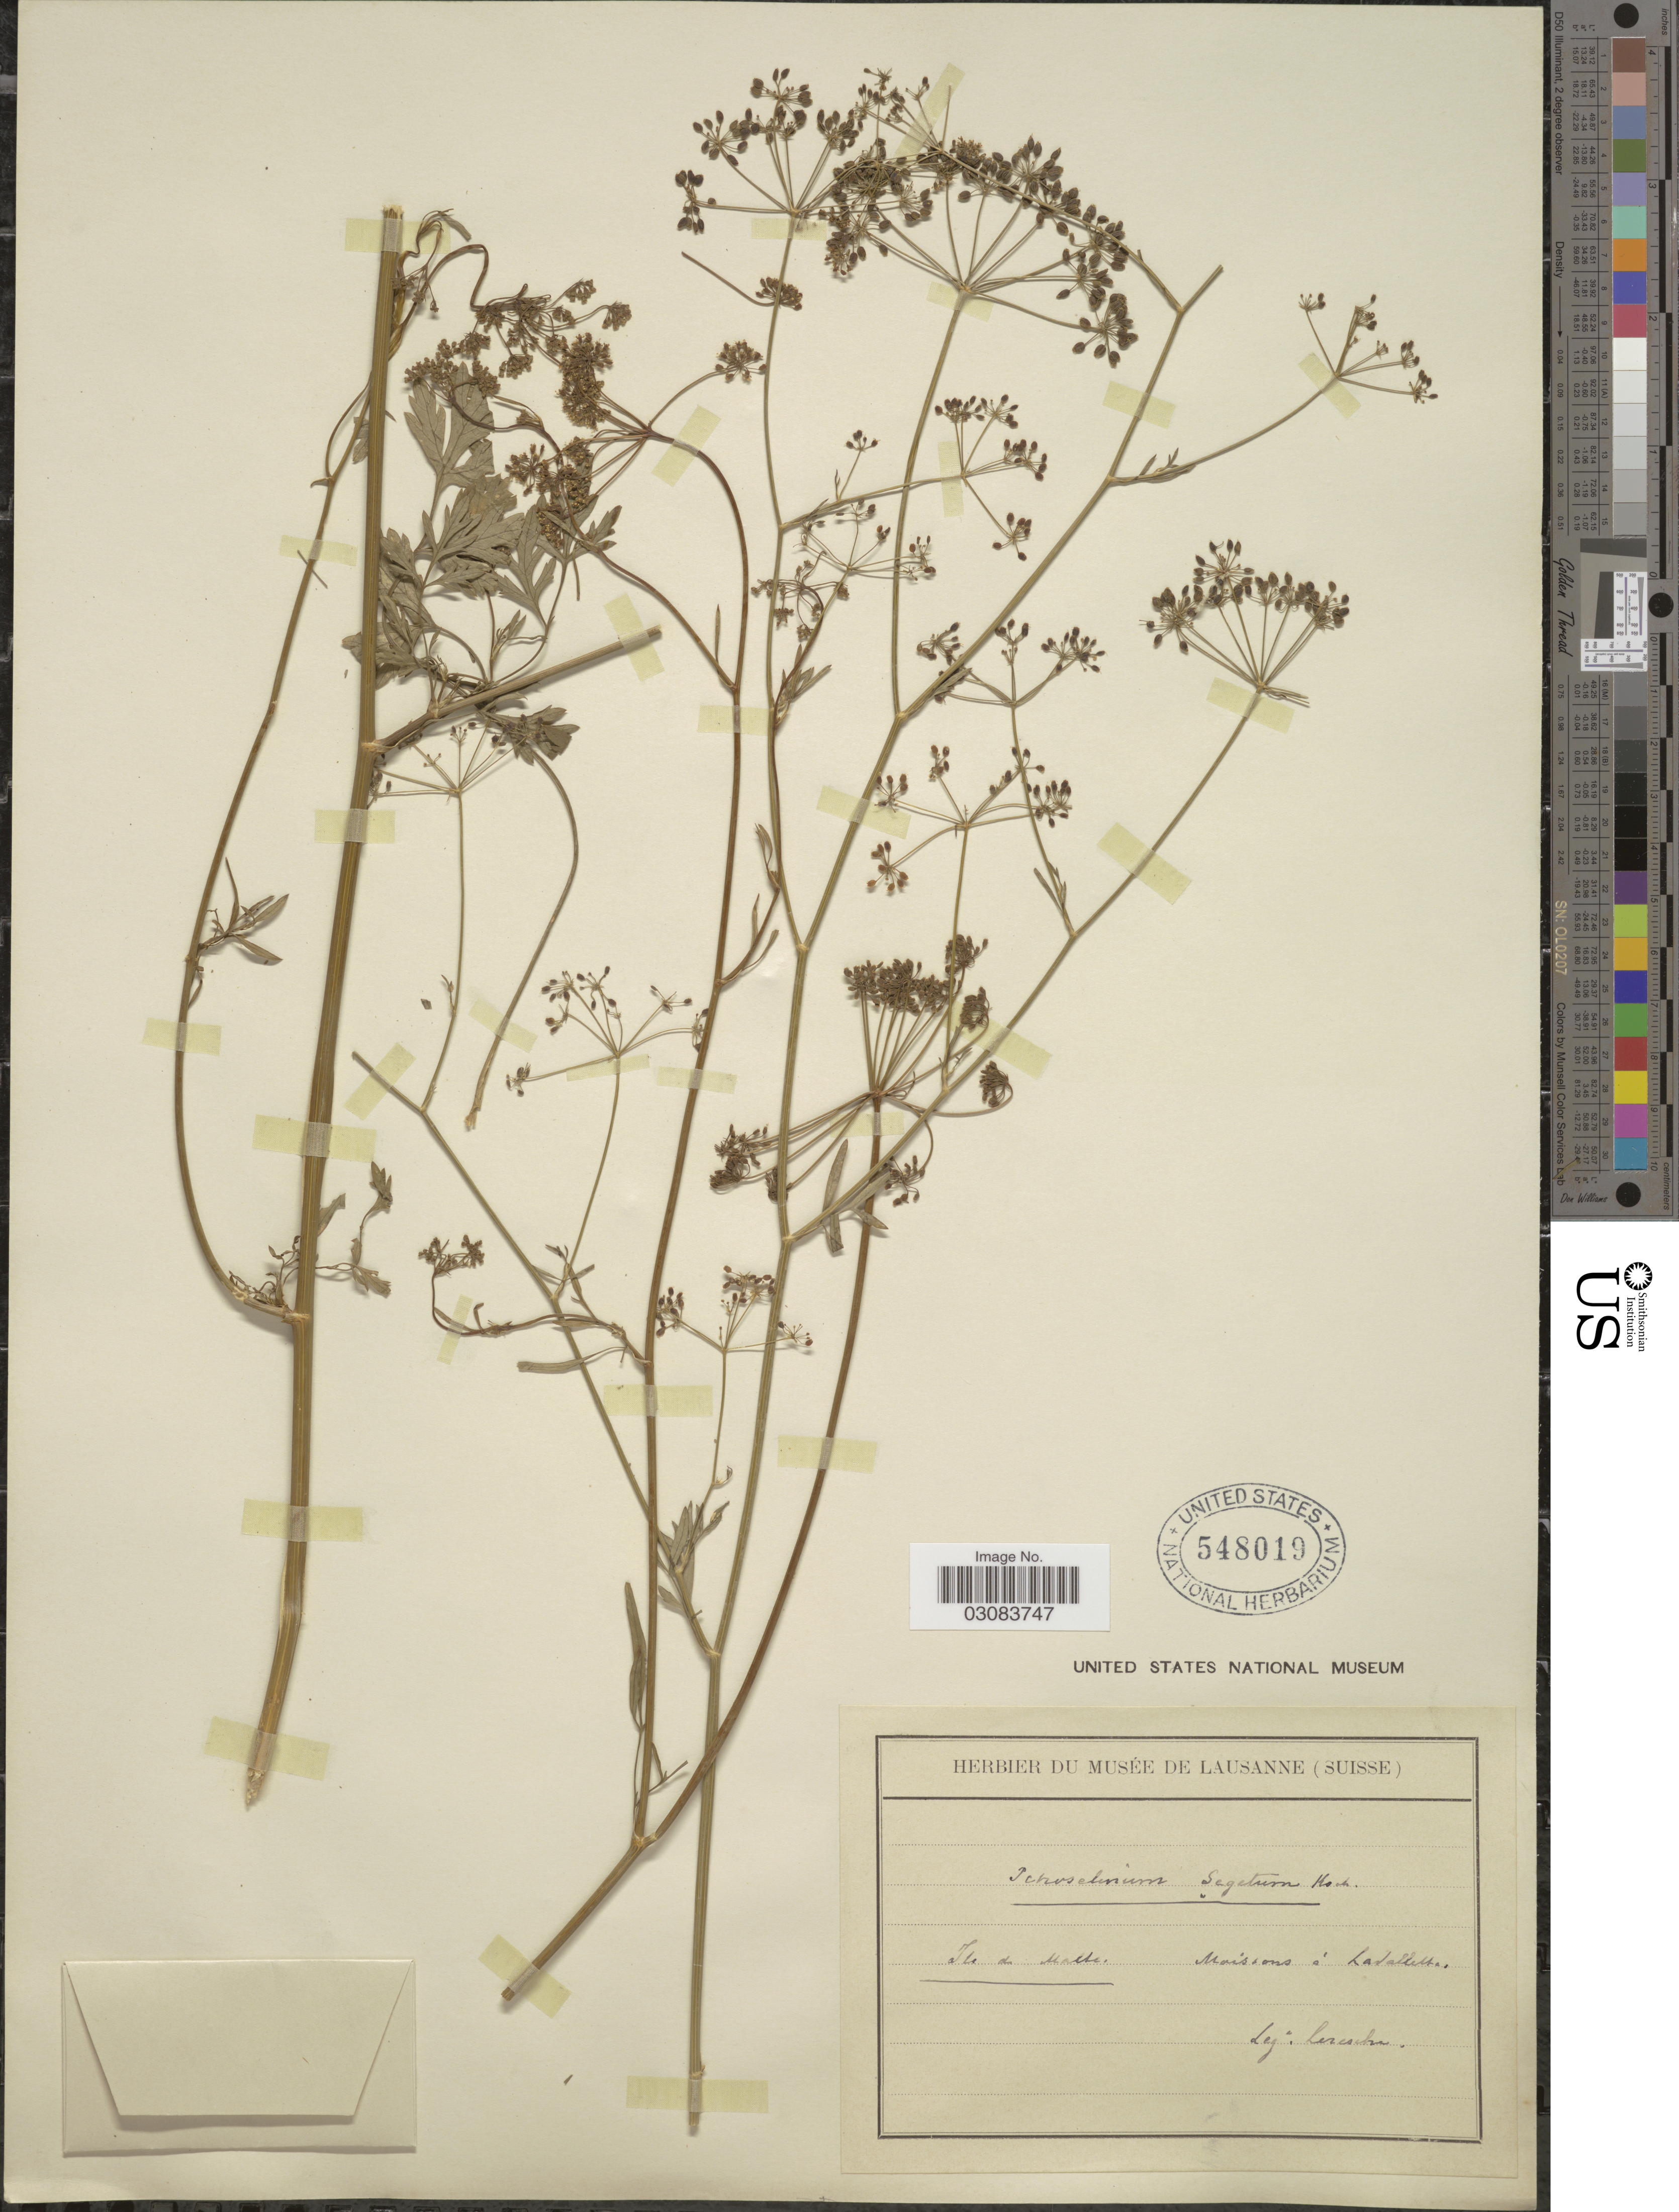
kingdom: Plantae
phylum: Tracheophyta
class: Magnoliopsida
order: Apiales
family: Apiaceae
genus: Petroselinum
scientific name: Petroselinum segetum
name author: (L.) W.D.J. Koch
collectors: Leresche, --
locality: Ile de Malte. Moissons á La Valleta.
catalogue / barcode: US 548019